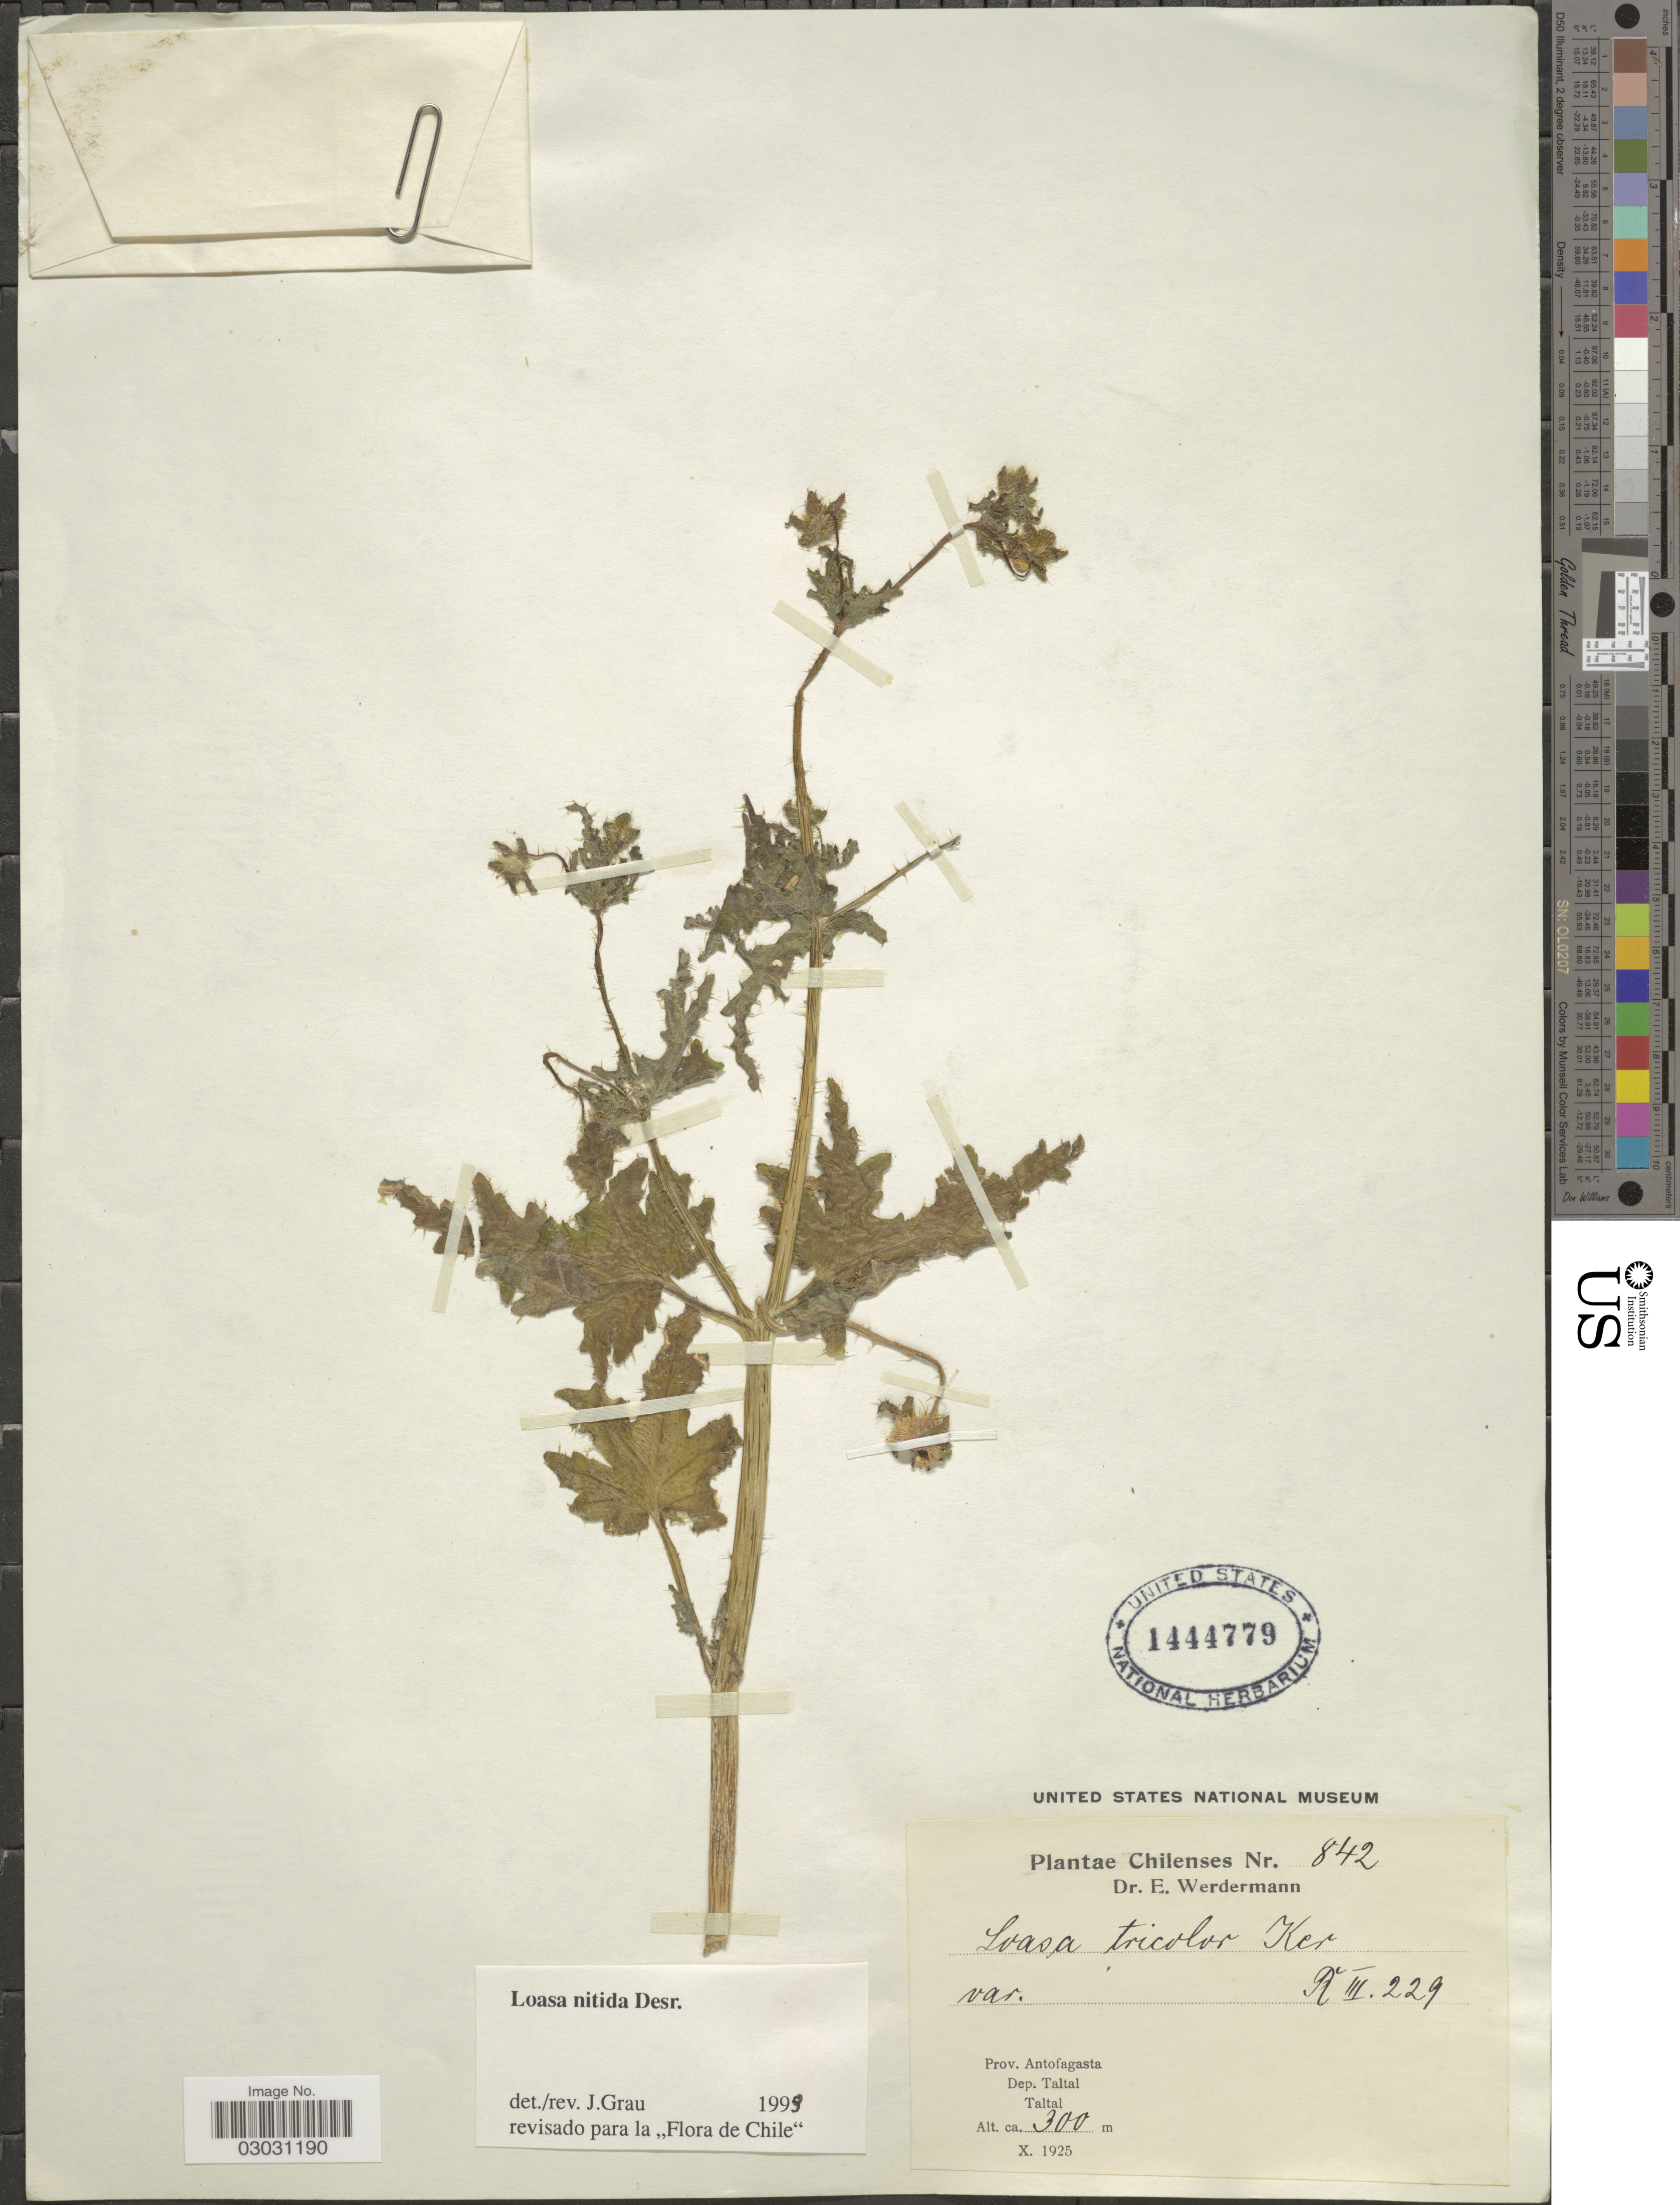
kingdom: Plantae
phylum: Tracheophyta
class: Magnoliopsida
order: Cornales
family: Loasaceae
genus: Loasa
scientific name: Loasa nitida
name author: Desr.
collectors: E. Werdermann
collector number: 842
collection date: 1925-10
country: Chile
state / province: Antofagasta (II)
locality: Prov. Antofagasta. Dept. Taltal, Taltal.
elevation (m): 300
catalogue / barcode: US 1444779